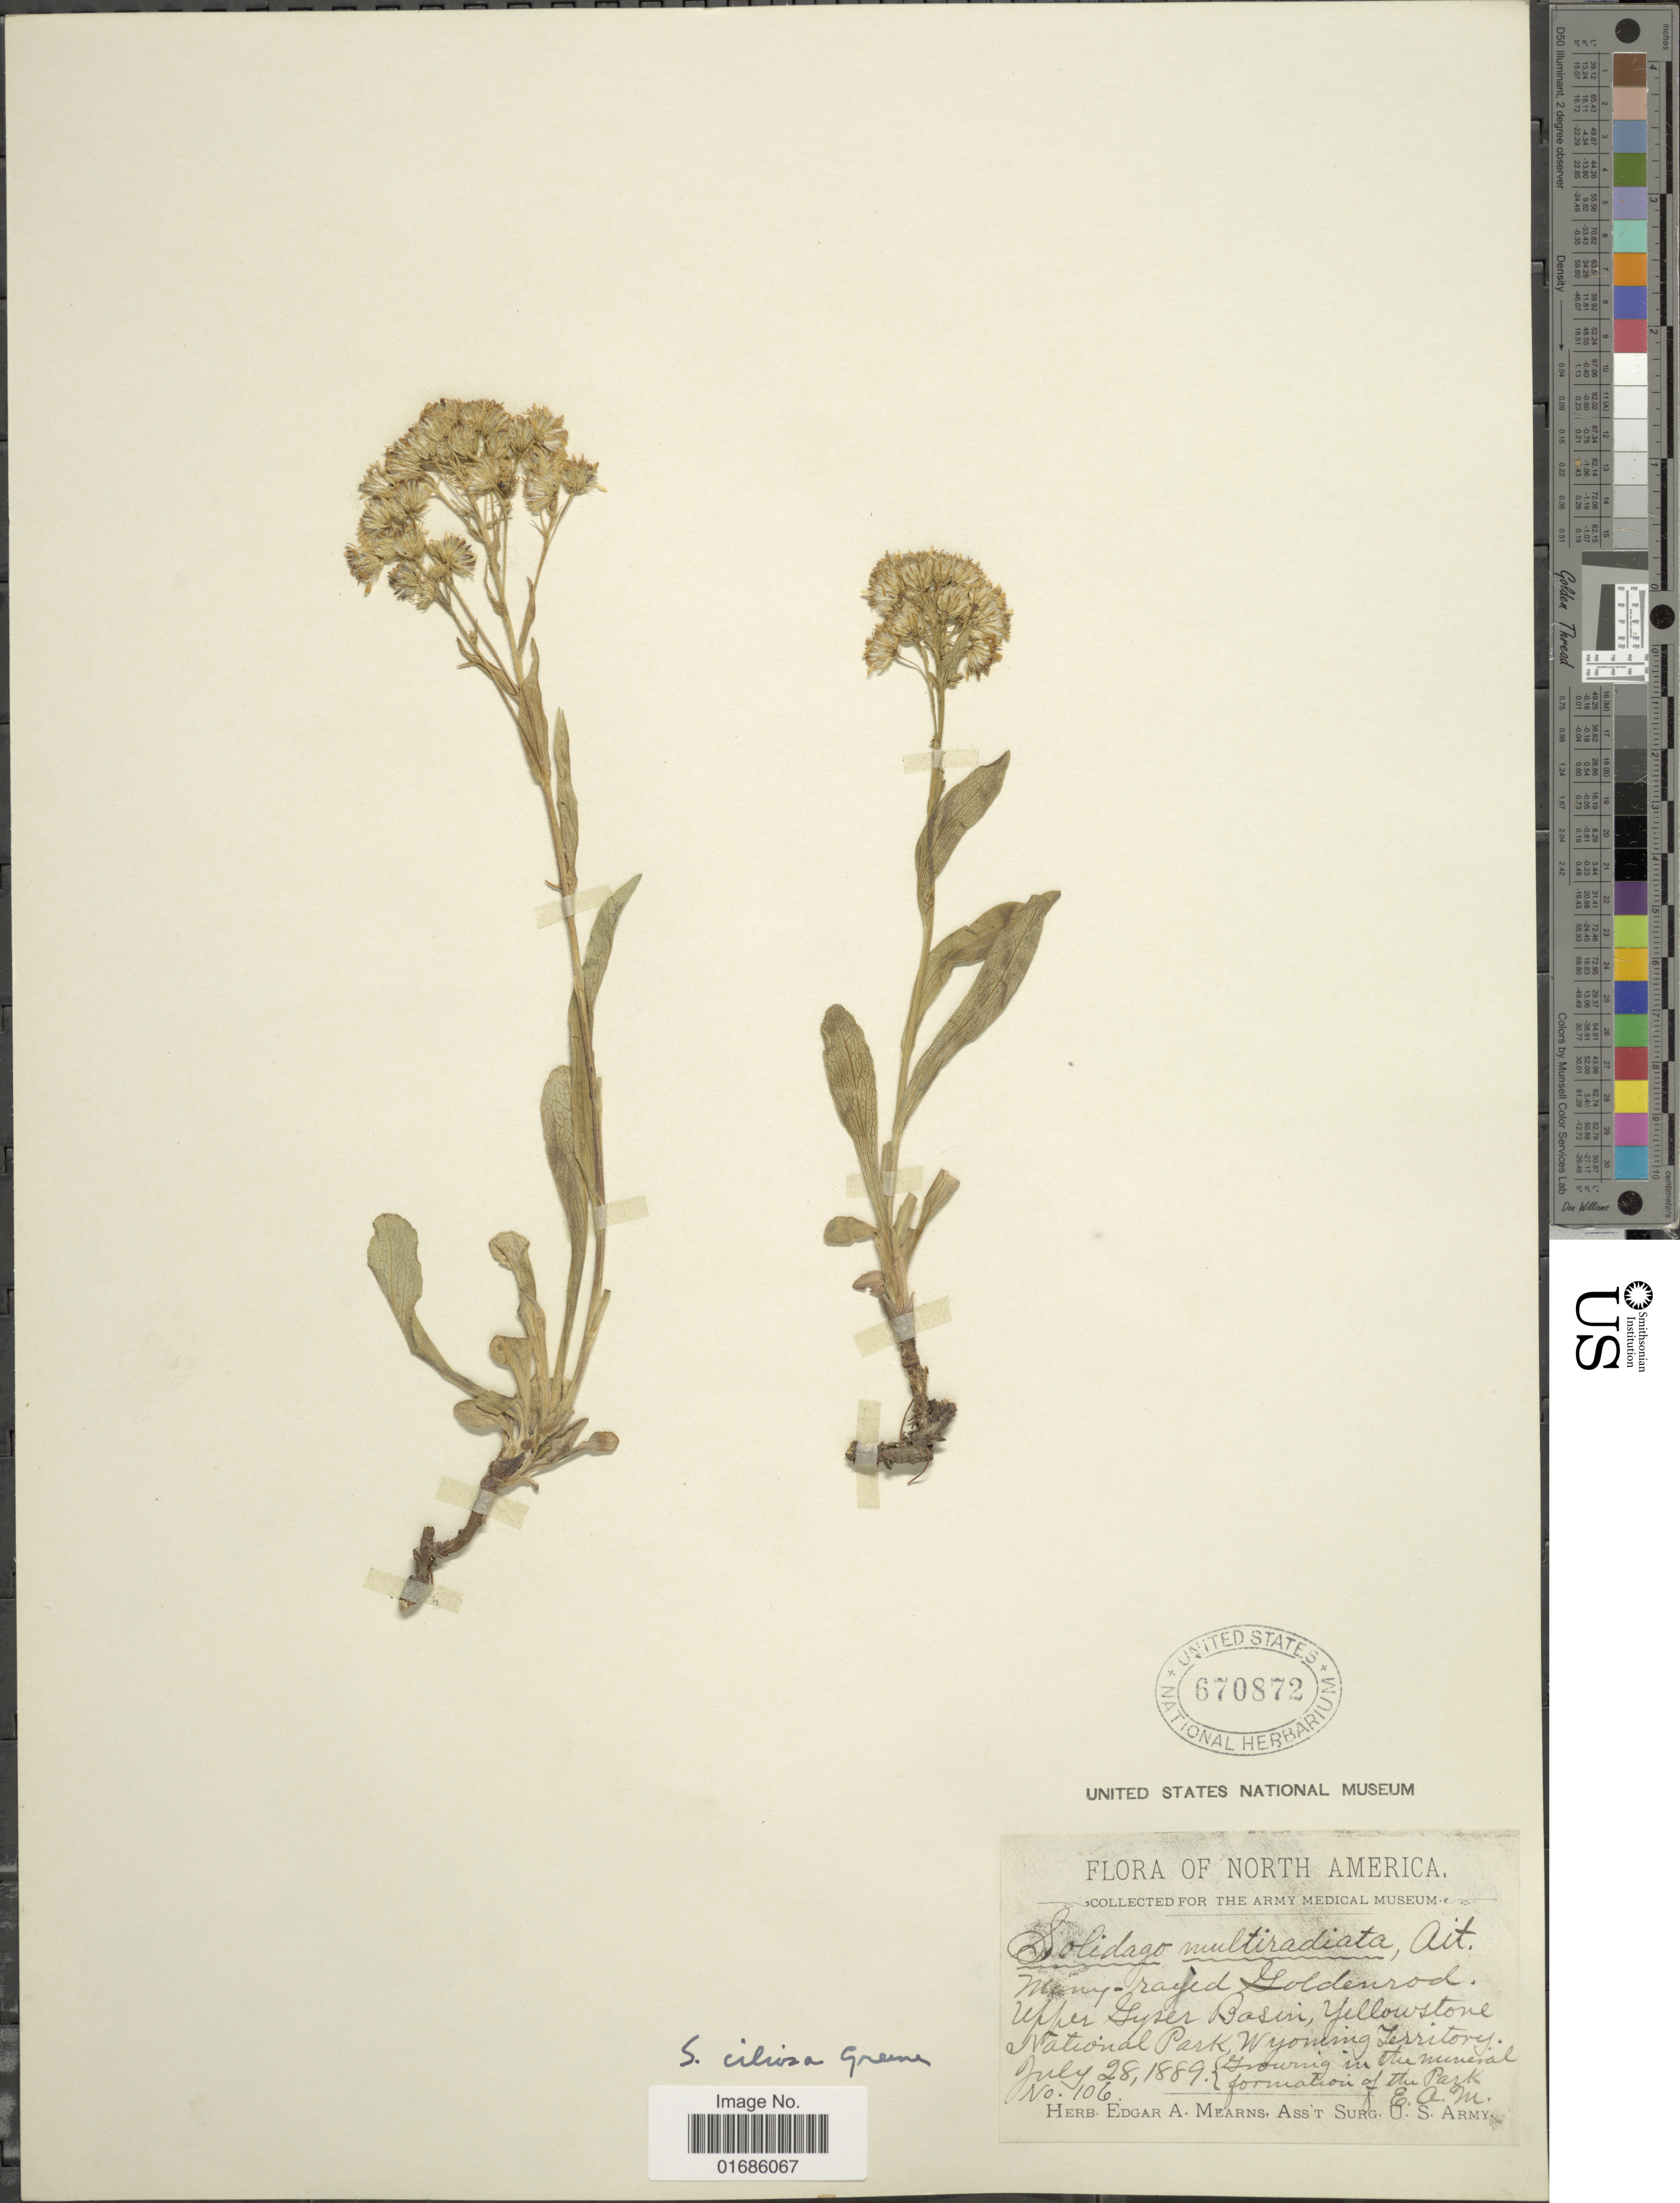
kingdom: Plantae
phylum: Tracheophyta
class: Magnoliopsida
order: Asterales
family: Asteraceae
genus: Solidago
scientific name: Solidago ciliosa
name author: Greene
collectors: E. A. Mearns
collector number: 106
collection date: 1889-07-28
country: United States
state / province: Wyoming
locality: Upper Gyser Basin, Yellowstone National Park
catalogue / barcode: US 670872